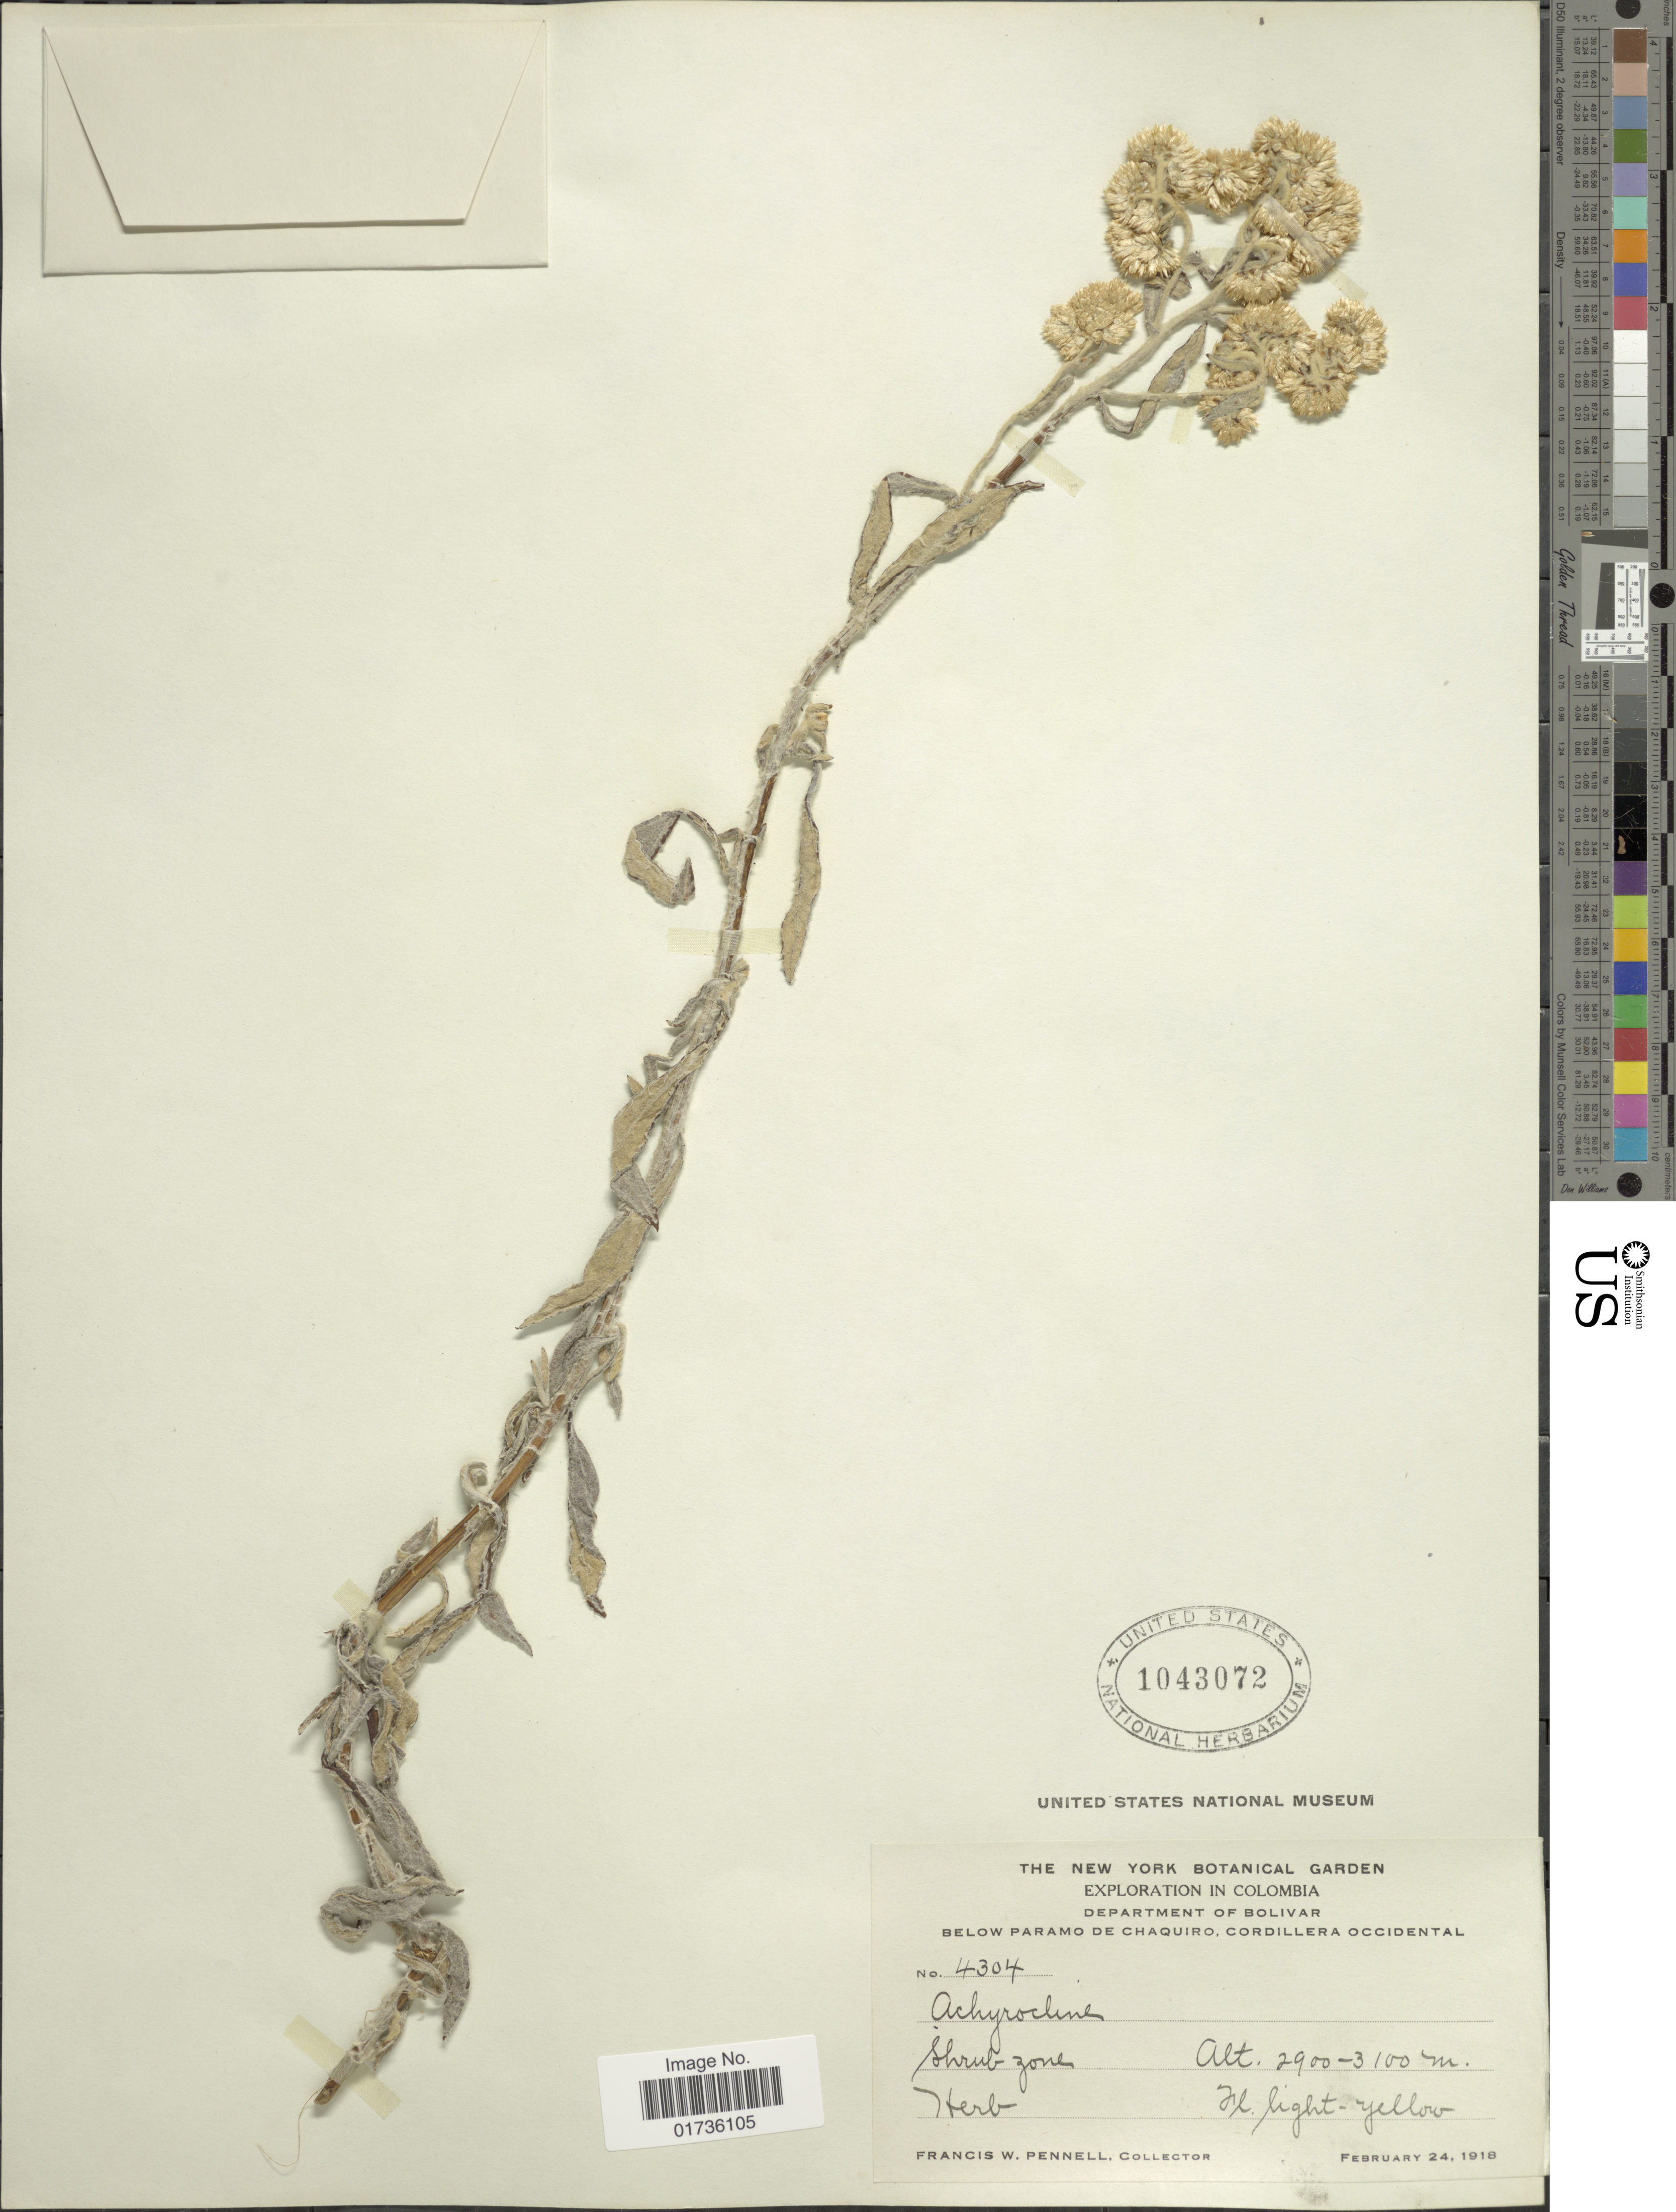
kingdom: Plantae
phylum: Tracheophyta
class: Magnoliopsida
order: Asterales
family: Asteraceae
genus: Achyrocline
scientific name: Achyrocline sp.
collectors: F. W. Pennell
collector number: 4304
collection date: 1918-02-24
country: Colombia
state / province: Bolívar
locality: Department of Bolivar, below Paramo de Chaquiro, Cordillera Occidental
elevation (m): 2900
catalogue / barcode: US 1043072